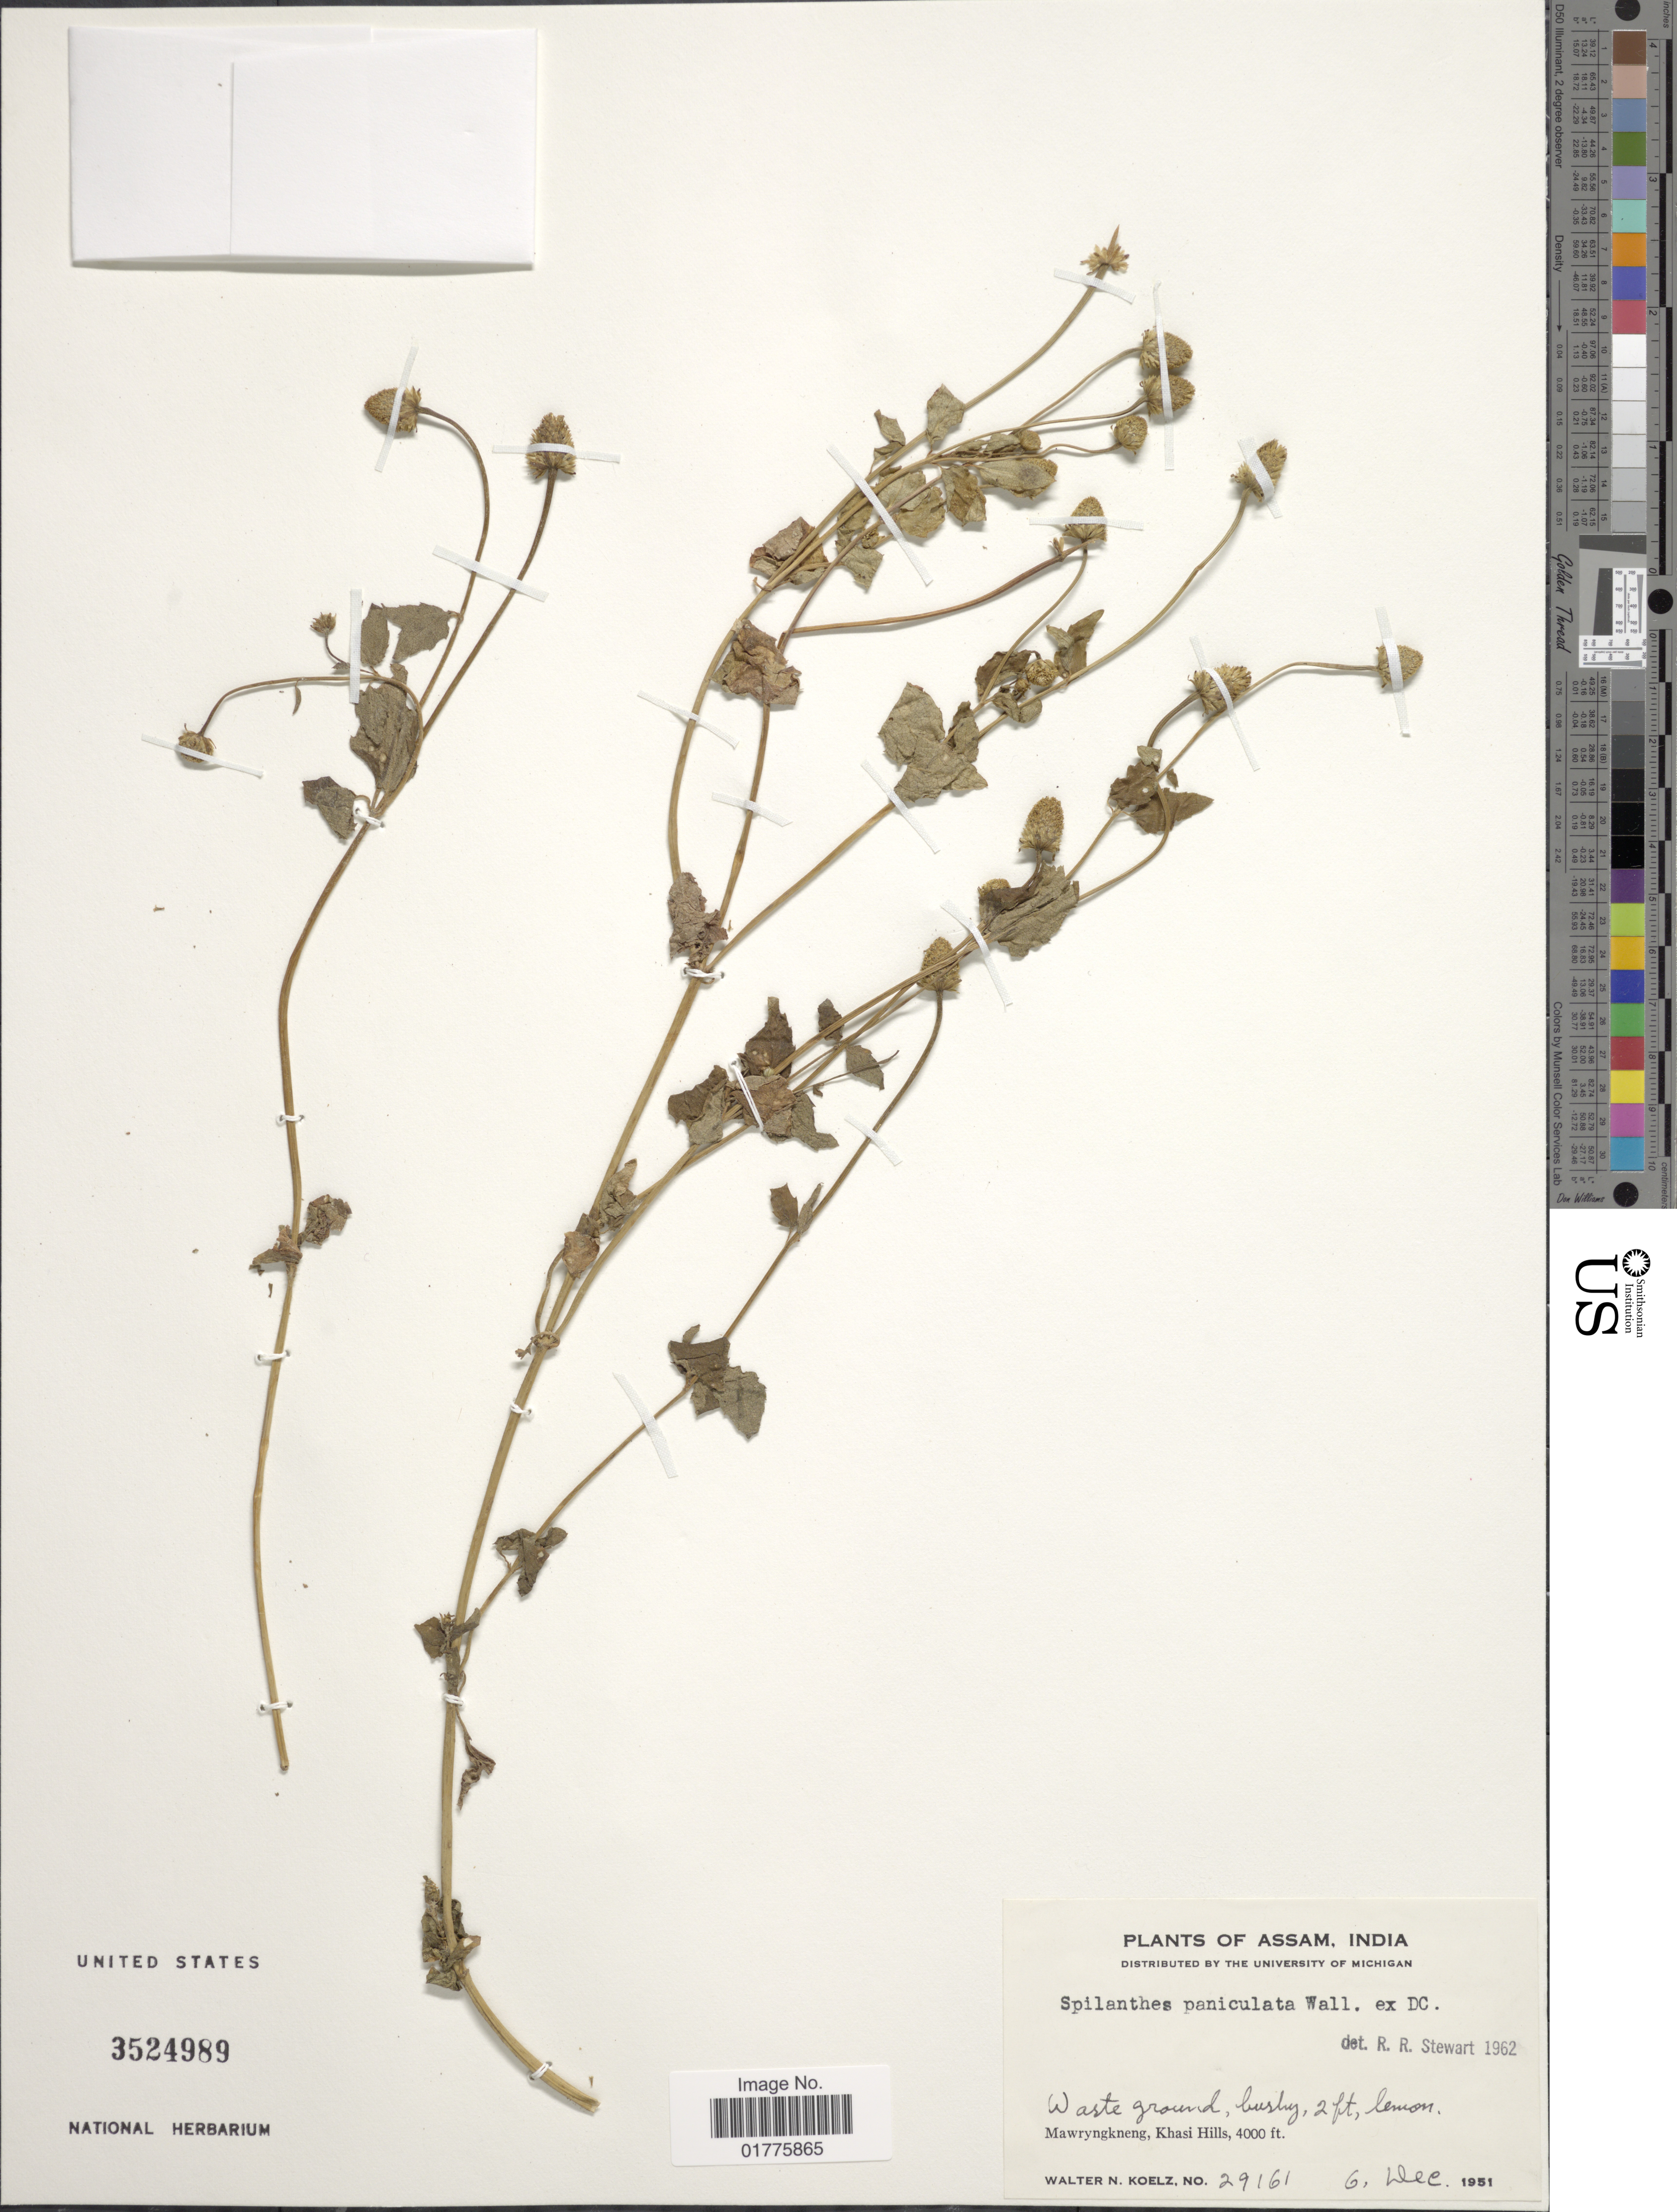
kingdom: Plantae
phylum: Tracheophyta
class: Magnoliopsida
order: Asterales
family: Asteraceae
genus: Acmella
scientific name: Acmella paniculata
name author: (Wall. ex DC.) R.K. Jansen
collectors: W. N. Koelz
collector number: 29161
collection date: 1951-12-06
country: India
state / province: Meghalaya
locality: Mawryngkneng, Khasi Hills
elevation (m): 1219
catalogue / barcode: US 3524989